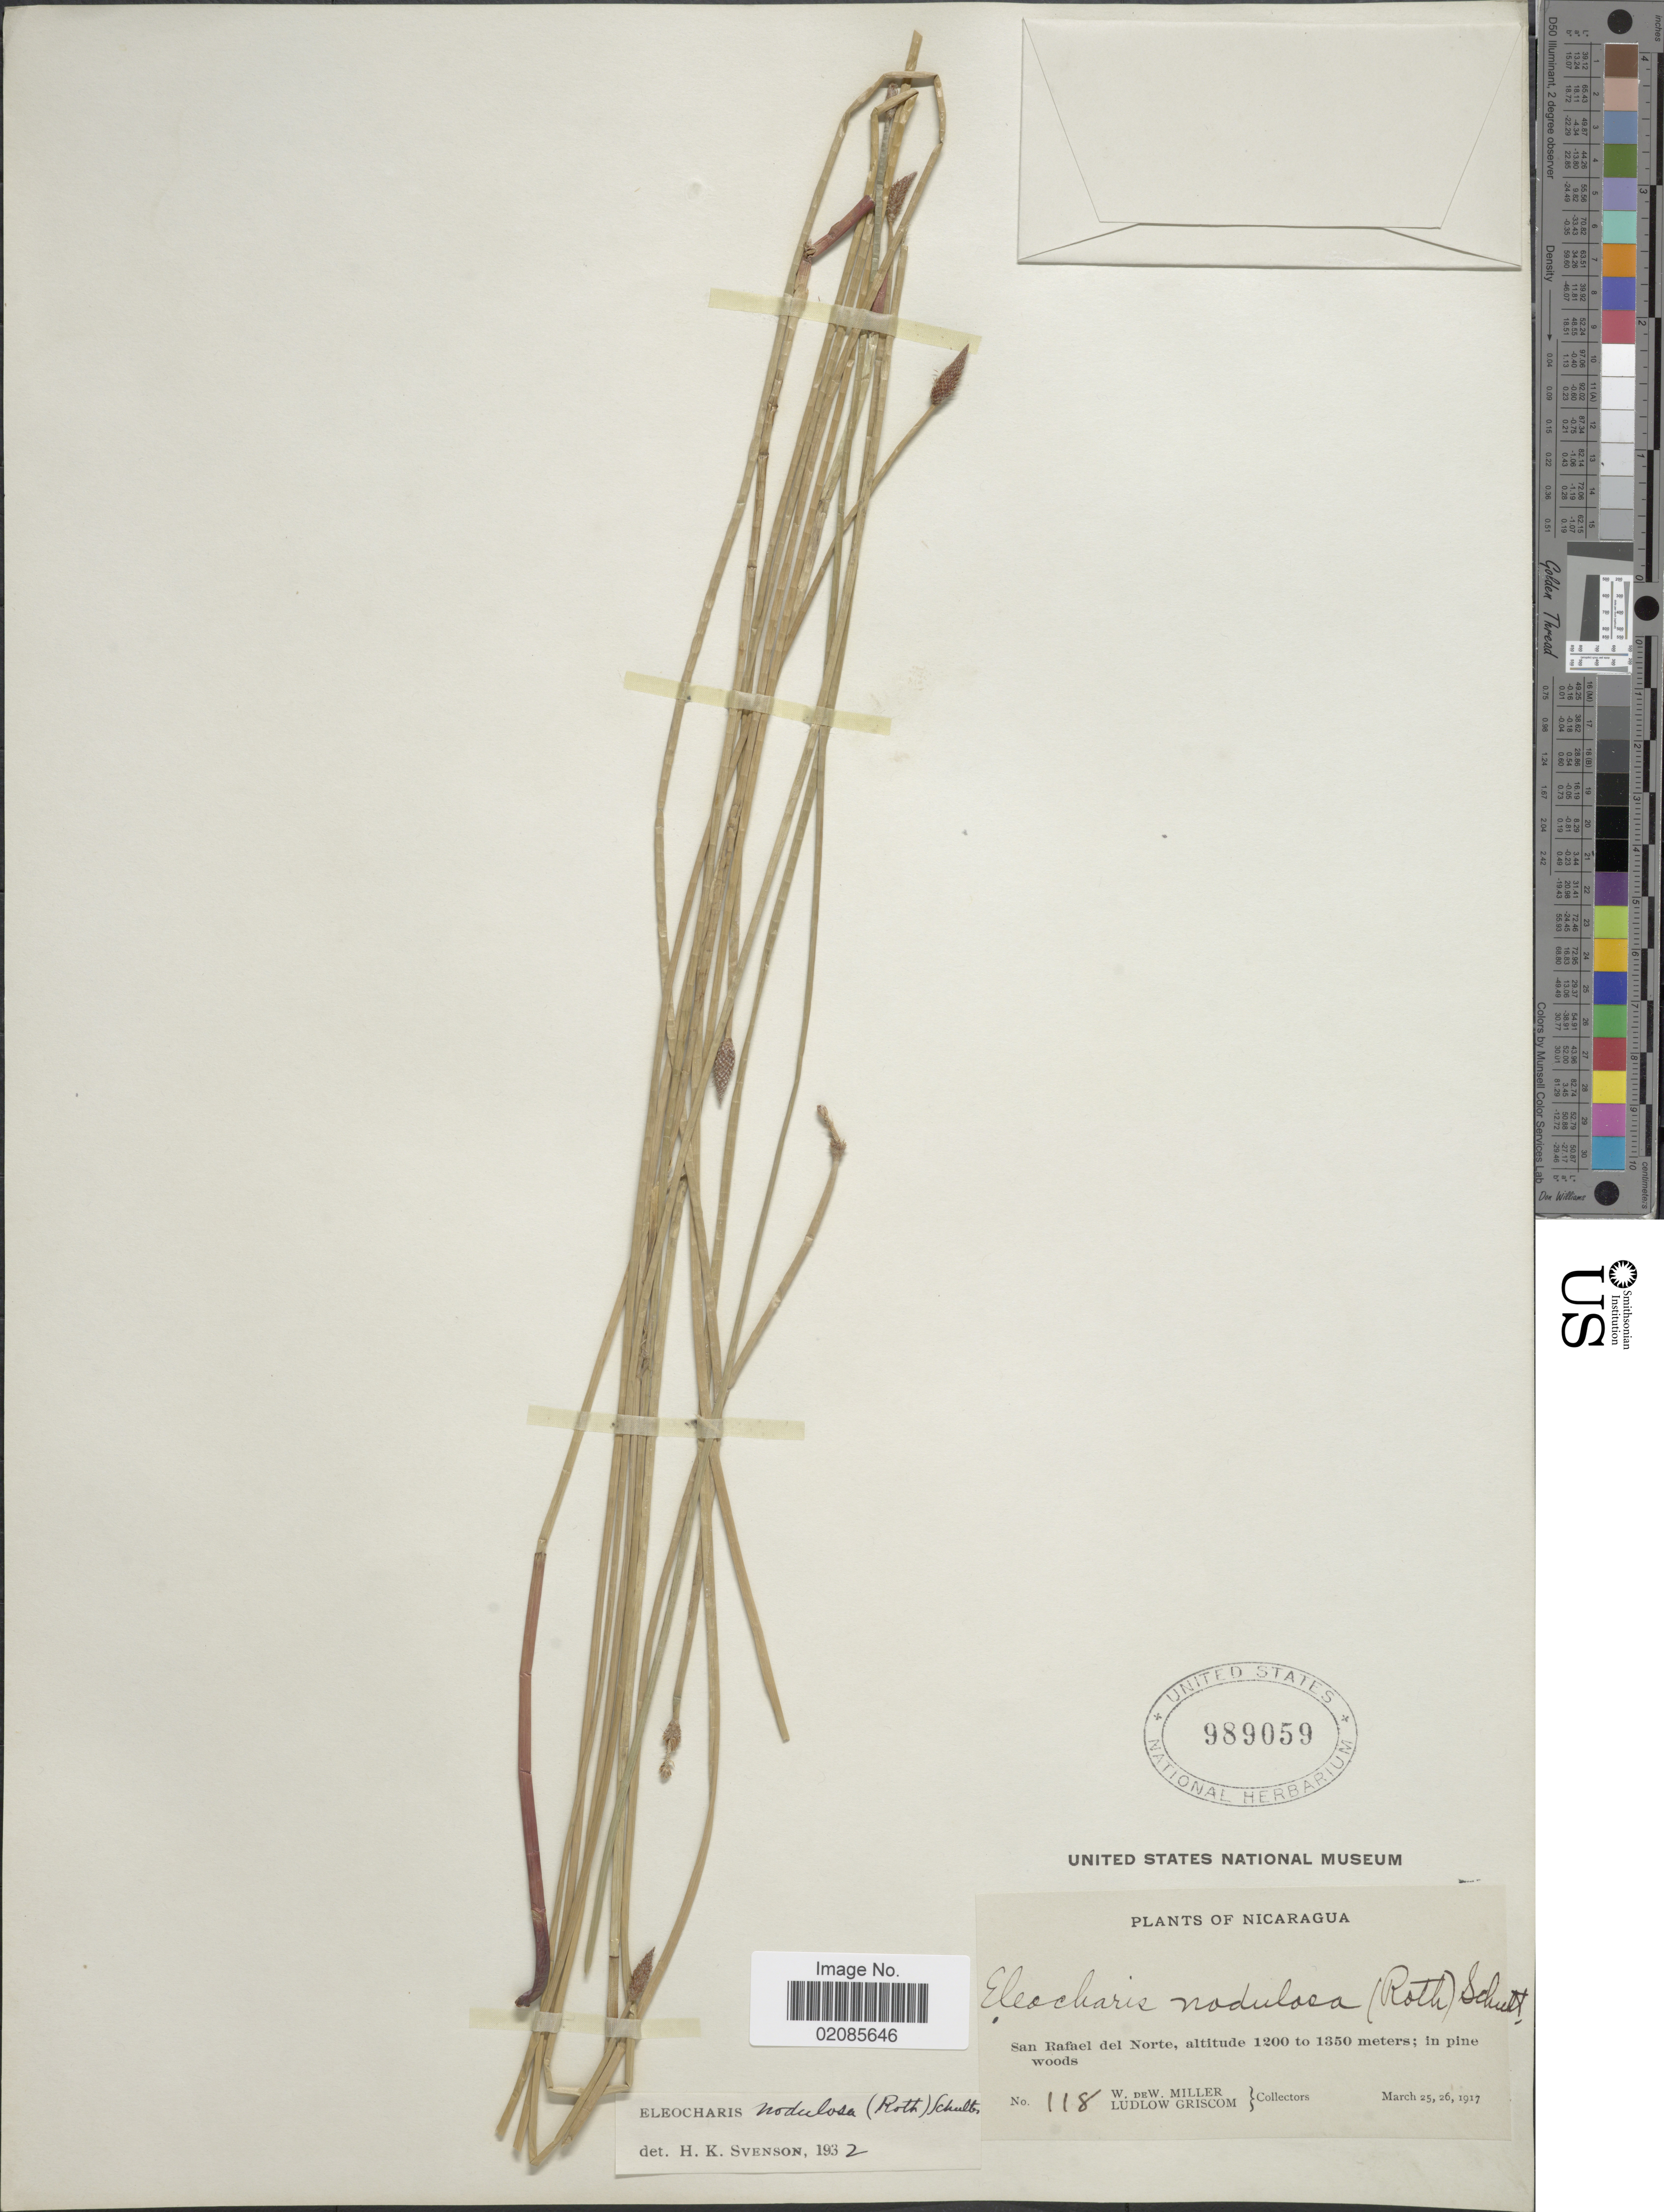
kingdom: Plantae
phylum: Tracheophyta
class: Liliopsida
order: Poales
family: Cyperaceae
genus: Eleocharis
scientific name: Eleocharis montana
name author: (Kunth) Roem. & Schult.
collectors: W. De Witt Miller & L. Griscom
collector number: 118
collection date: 1917-03-25/1917-03-26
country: Nicaragua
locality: San Rafael del Norte, in pine woods.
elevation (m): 1200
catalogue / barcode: US 989059